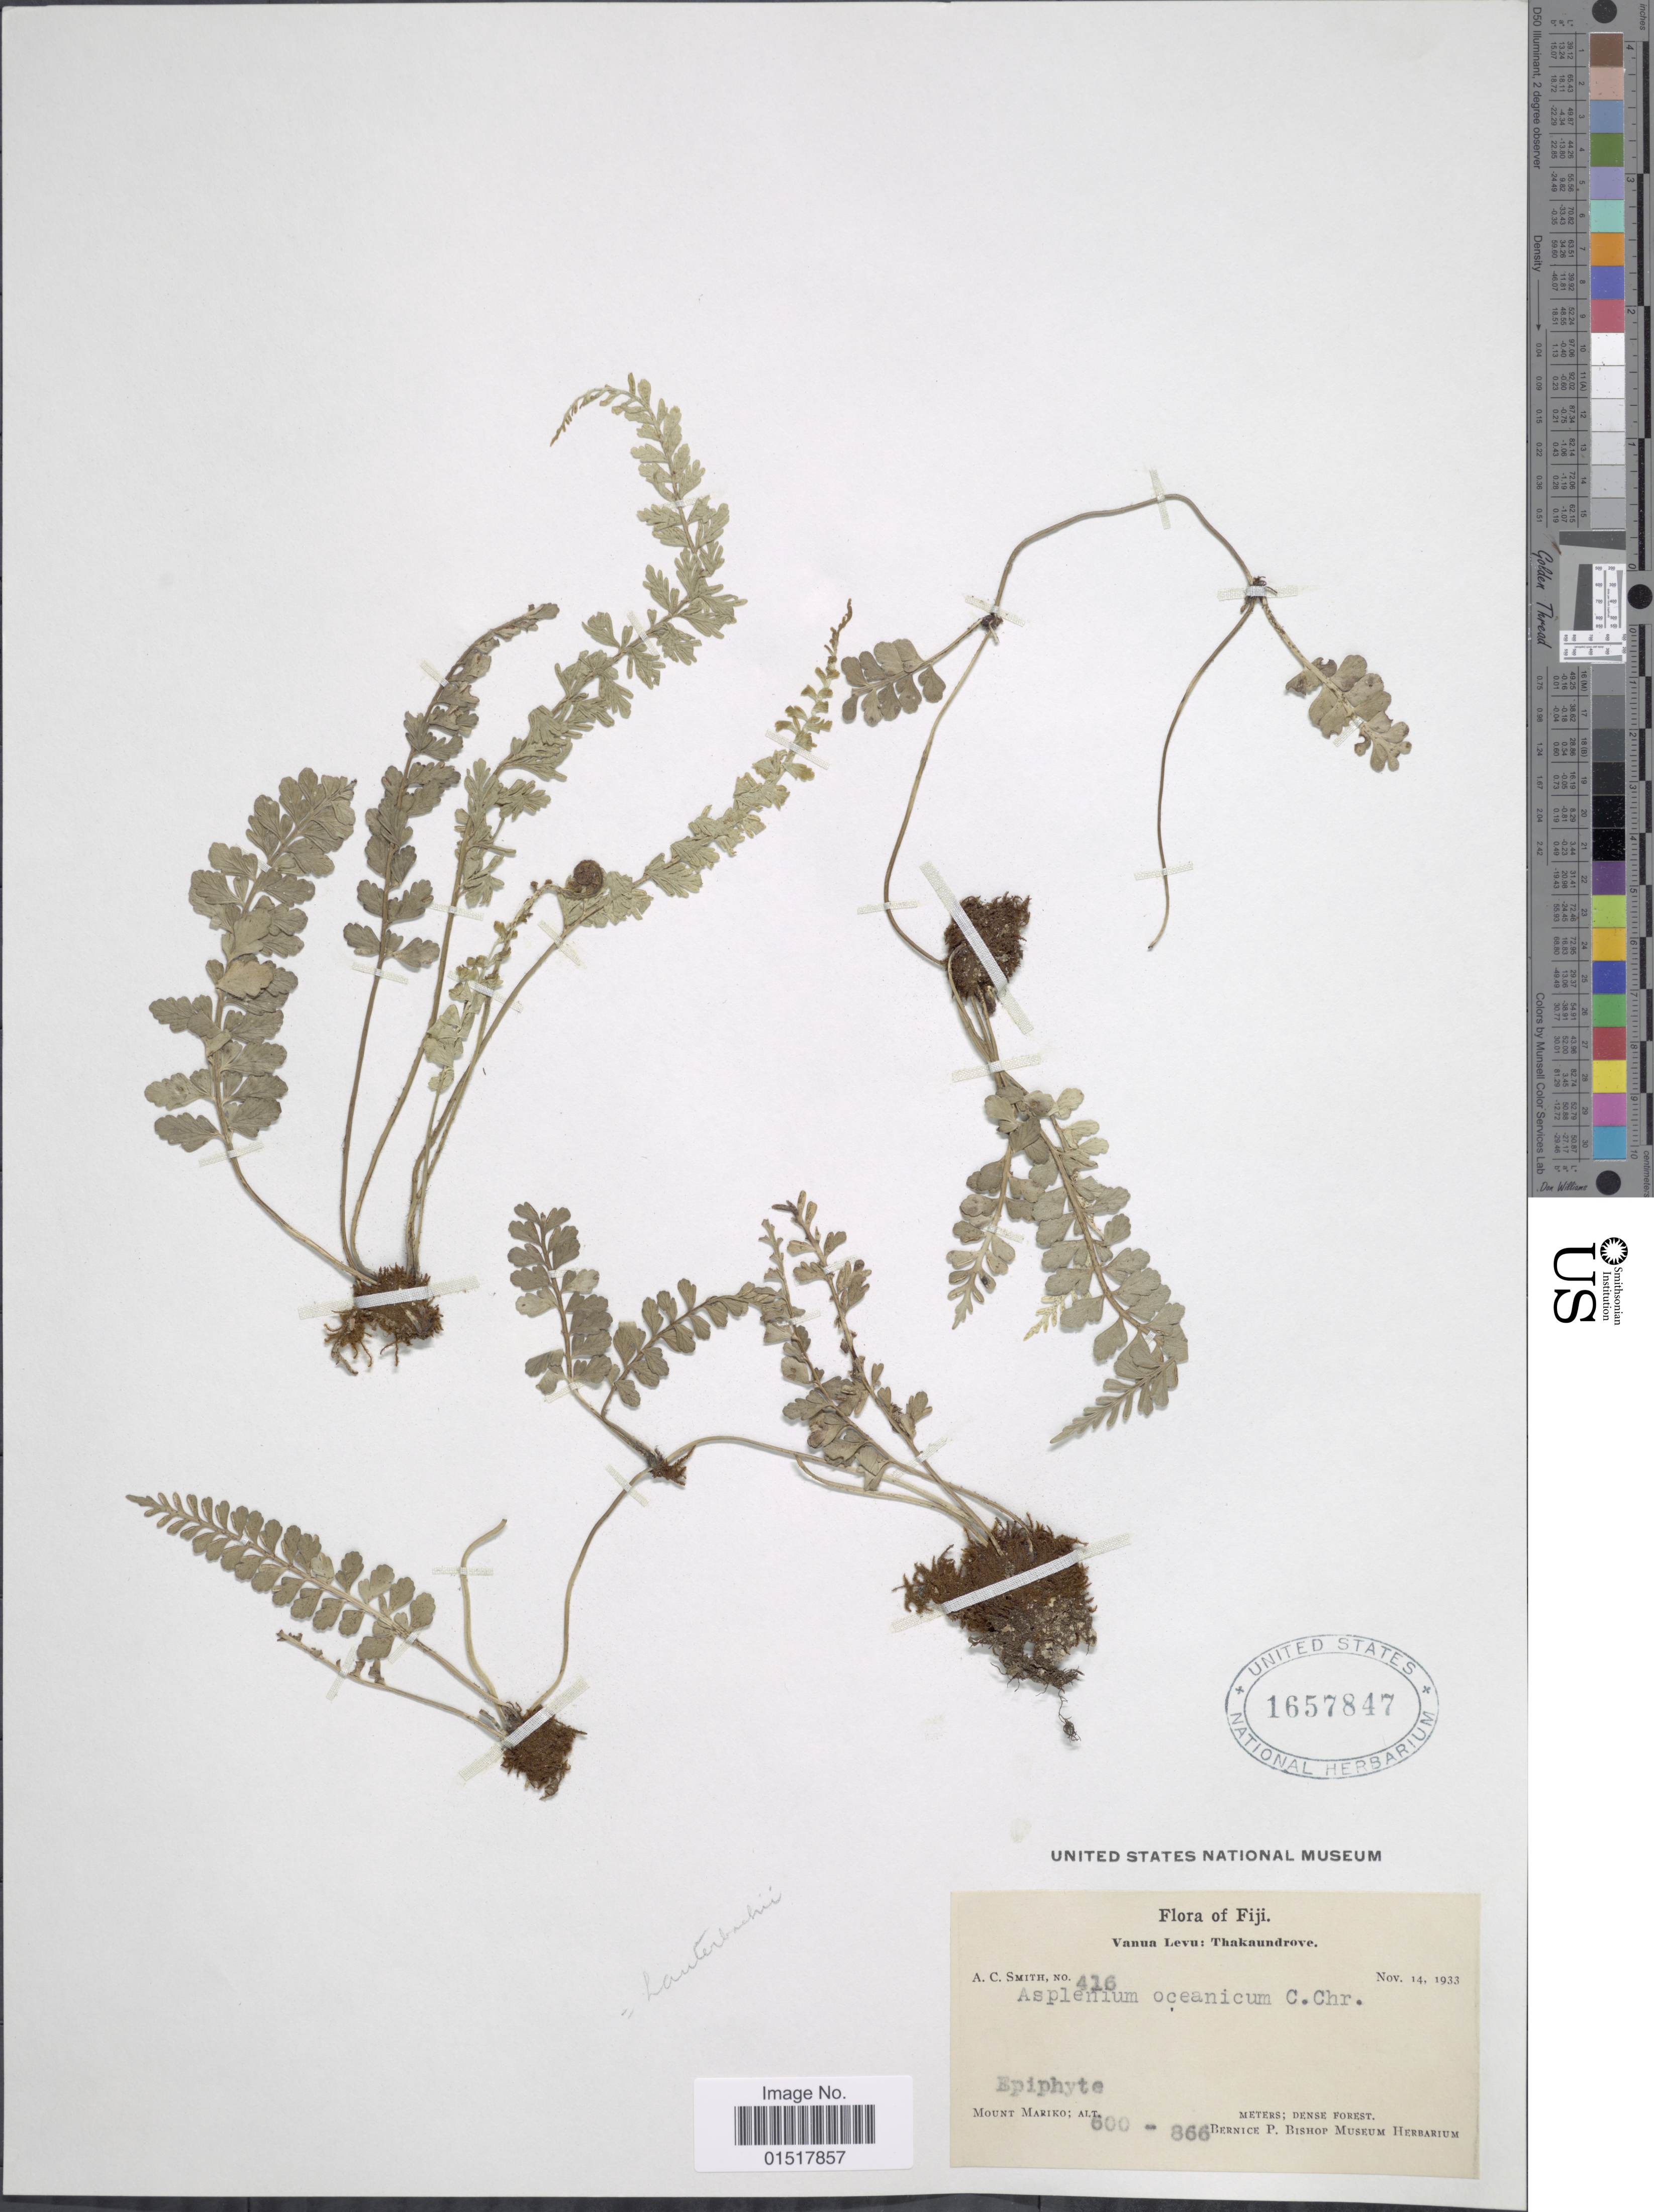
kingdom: Plantae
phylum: Tracheophyta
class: Polypodiopsida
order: Polypodiales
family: Aspleniaceae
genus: Asplenium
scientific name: Asplenium lauterbachii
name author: Christ in K. Schum. & Lauterb.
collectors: A. C. Smith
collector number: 416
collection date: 1933-11-14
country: Fiji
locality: Vanua Levu: Thakaundrove. Mount Mariko.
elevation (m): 600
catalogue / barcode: US 1657847